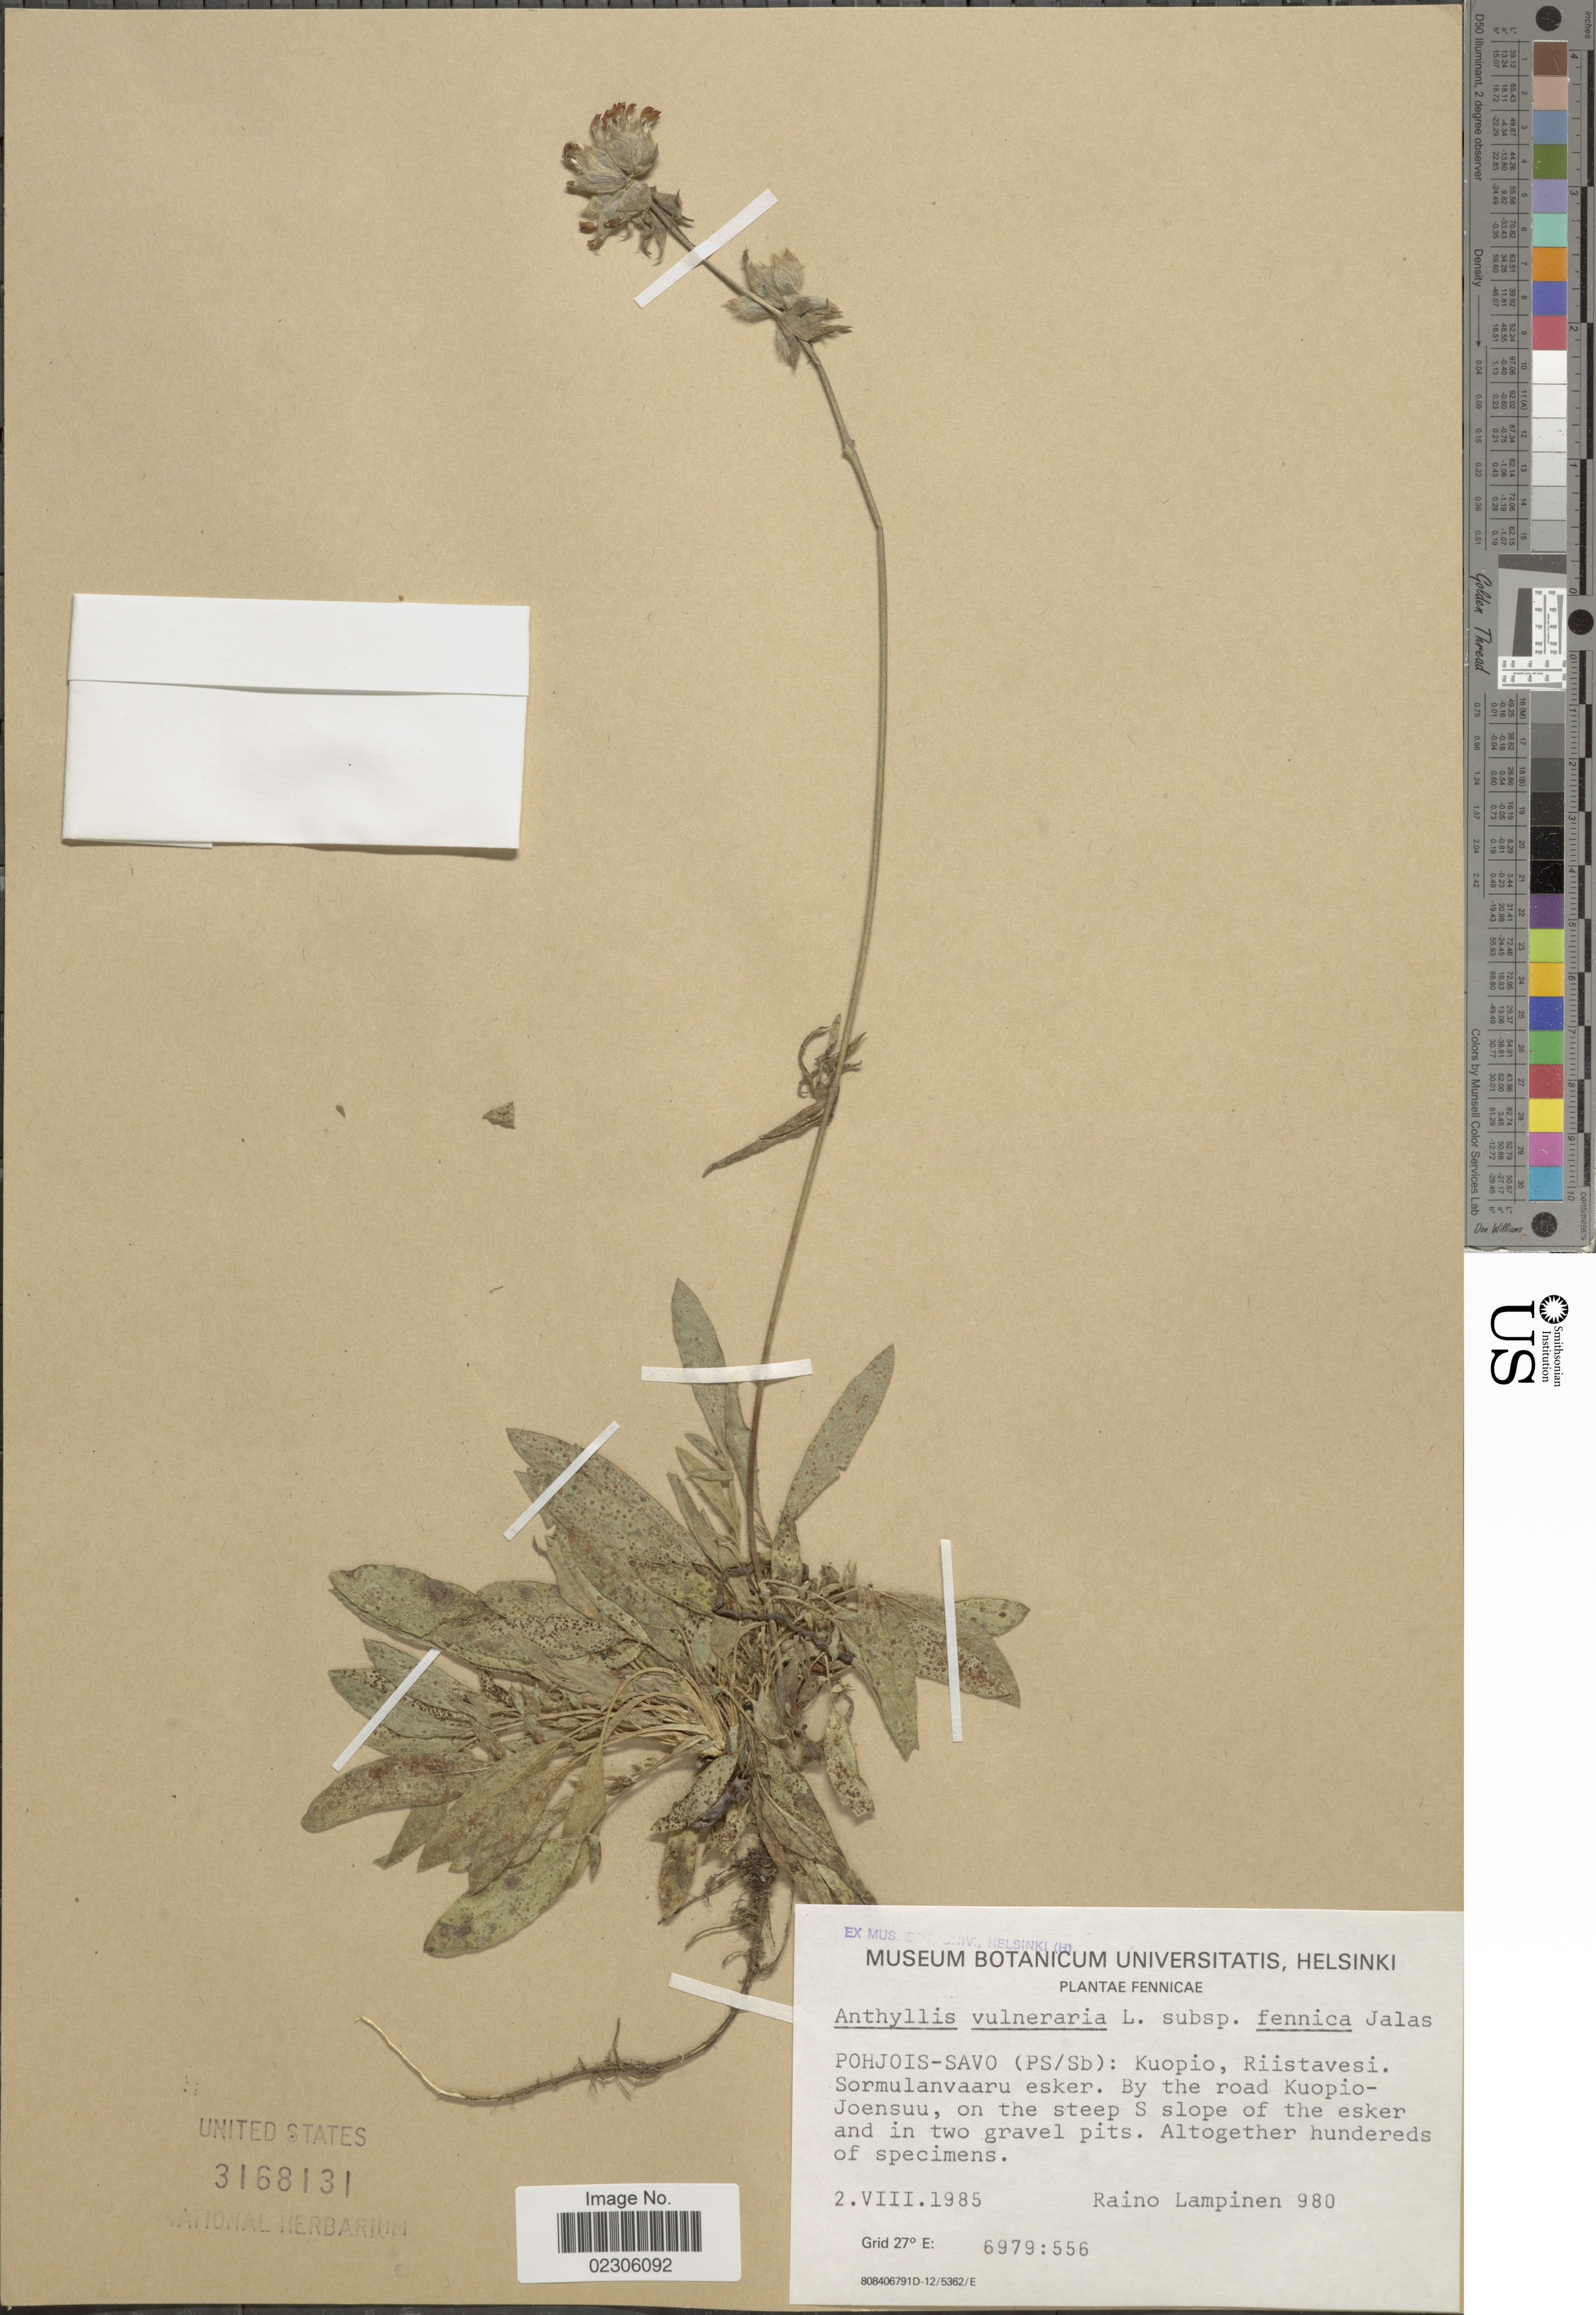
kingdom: Plantae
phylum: Tracheophyta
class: Magnoliopsida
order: Fabales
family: Fabaceae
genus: Anthyllis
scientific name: Anthyllis vulneraria subsp. fennica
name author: (Jalas) Cullen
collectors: R. Lampinen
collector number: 980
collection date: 1985-08-02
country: Finland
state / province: Pohjois-Savo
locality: Fennicae, (Ps/Sb), Kuopio, Riistavesi, Sormulanvaaru esker, by the road Kuopio-Joensuu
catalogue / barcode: US 3168131